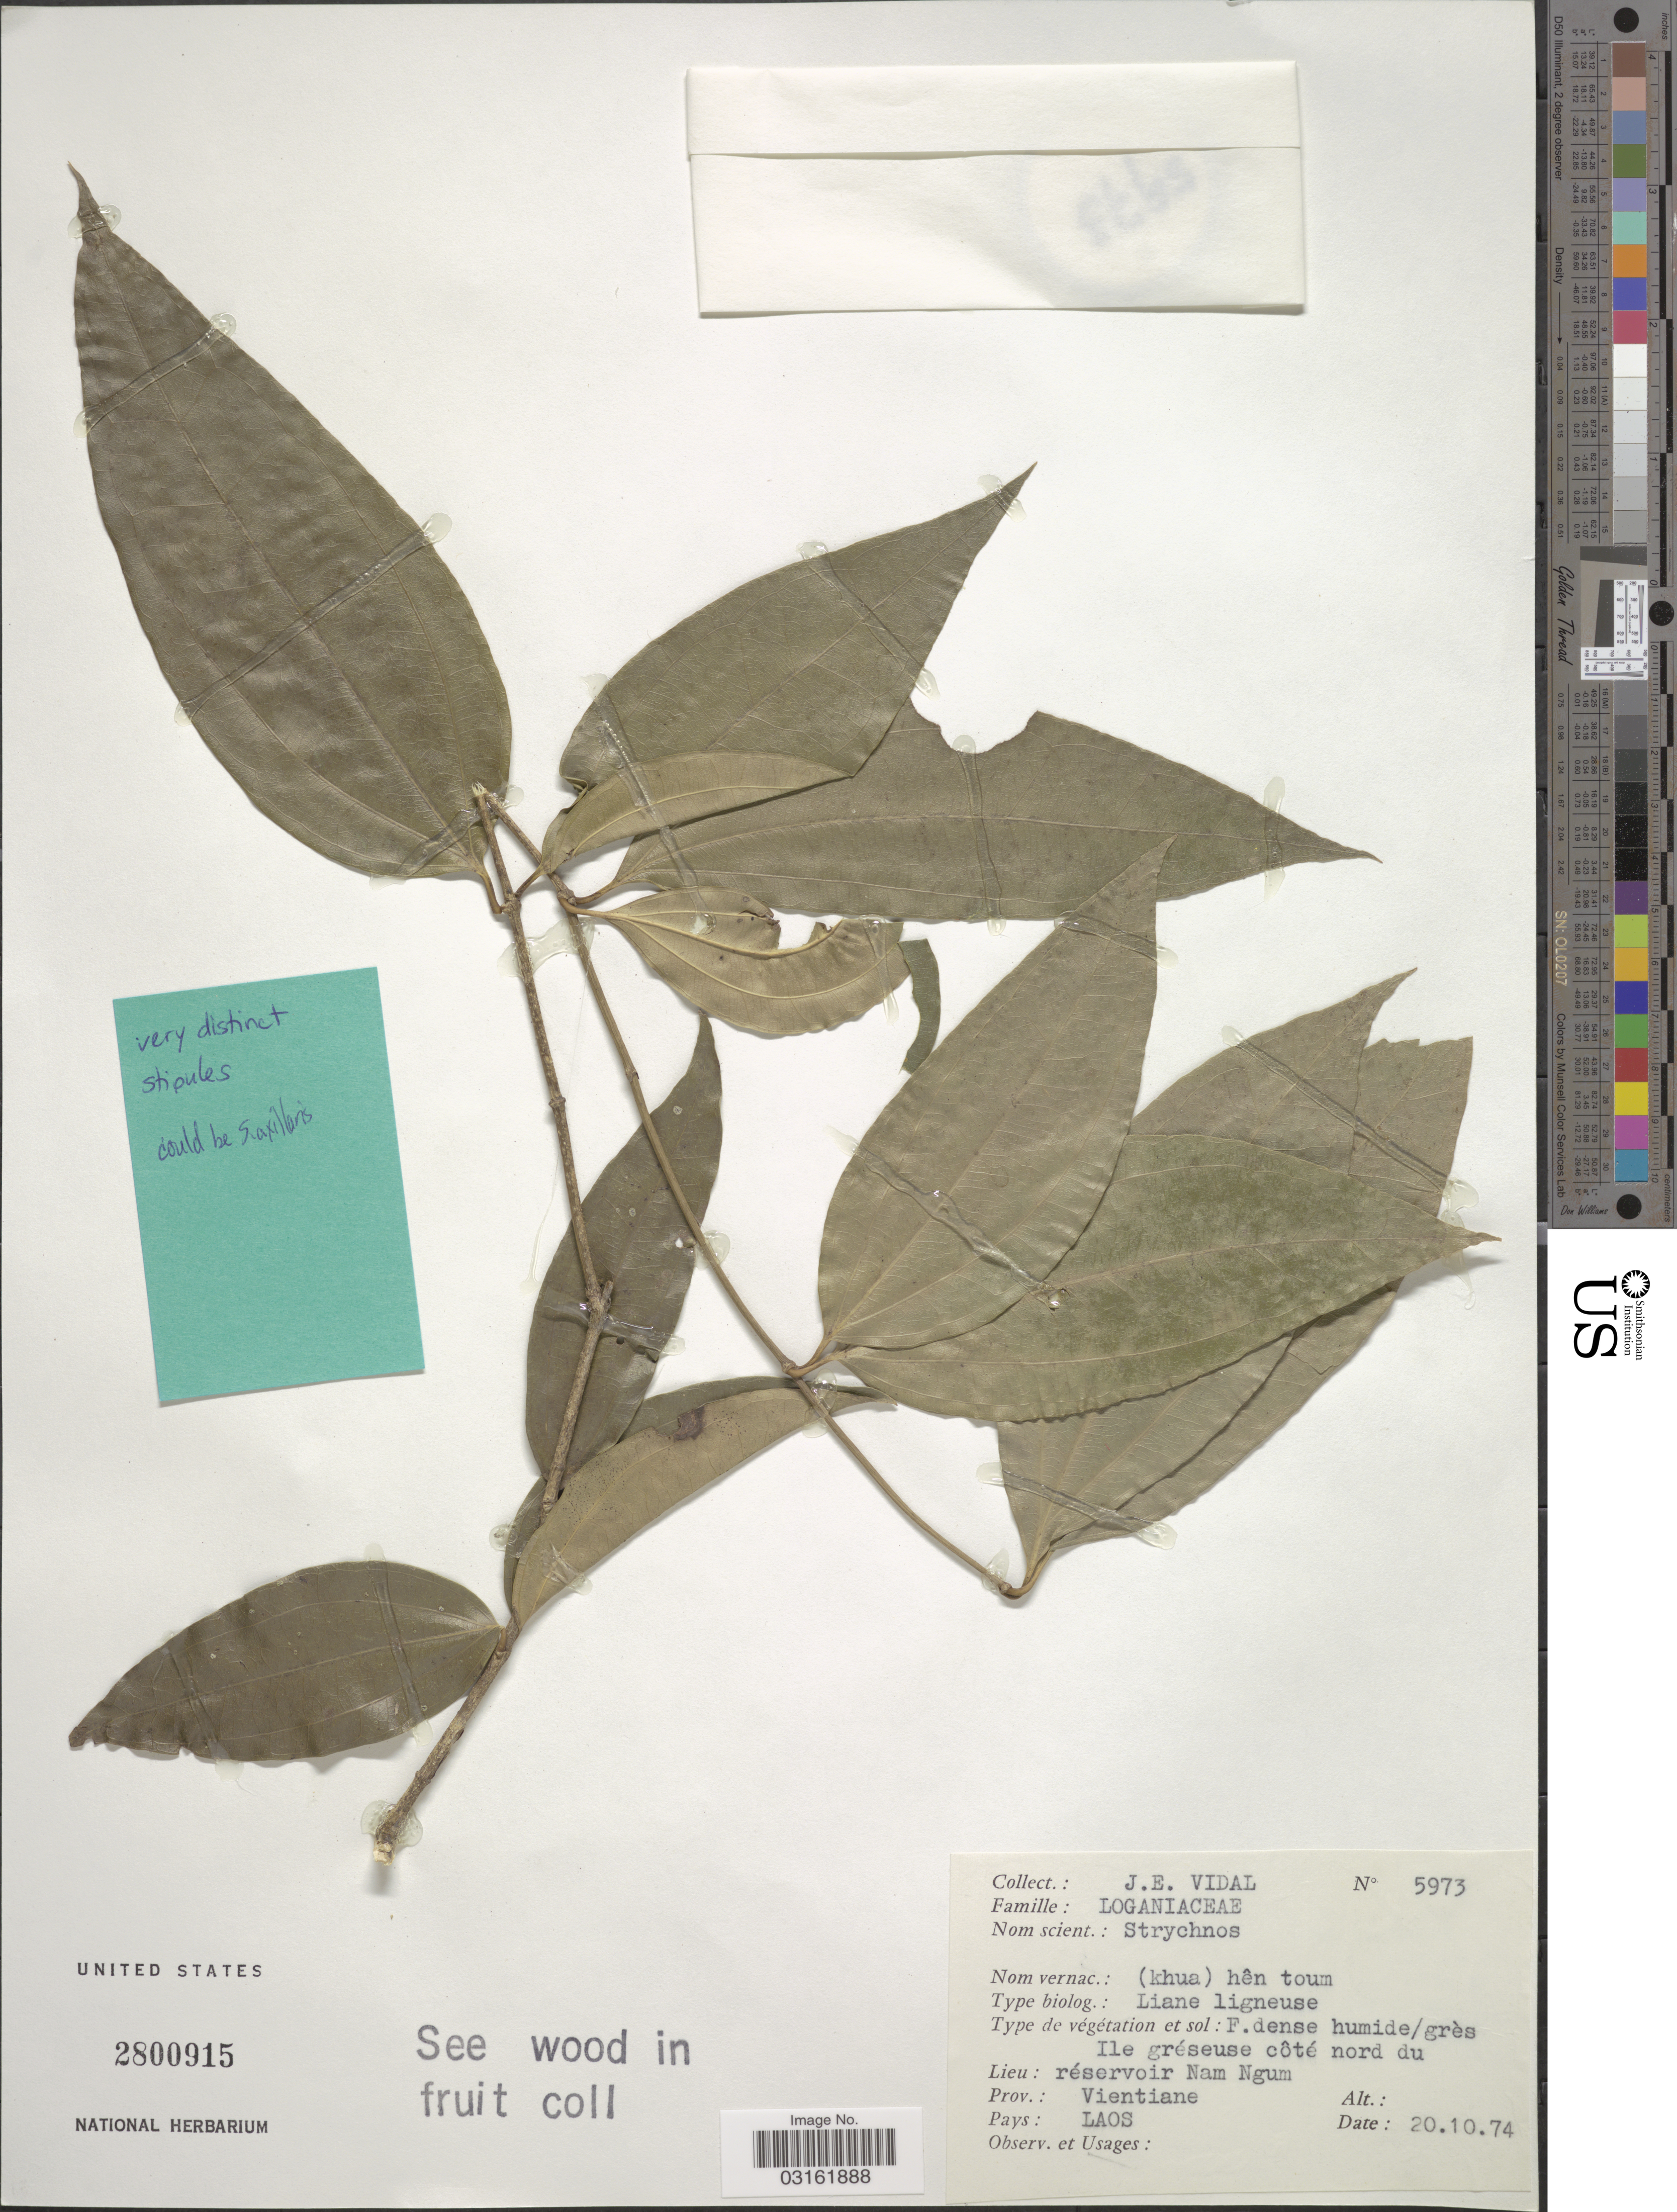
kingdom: Plantae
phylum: Tracheophyta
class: Magnoliopsida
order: Gentianales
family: Loganiaceae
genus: Strychnos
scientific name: Strychnos sp.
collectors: J. E. Vidal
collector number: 5973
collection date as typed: Transcribed d/m/y: 20/10/74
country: Laos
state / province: Viangchan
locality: Ile gréseuse côte nord du réservoir Nam Ngum. Prov.: Vientiane.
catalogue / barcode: US 2800915